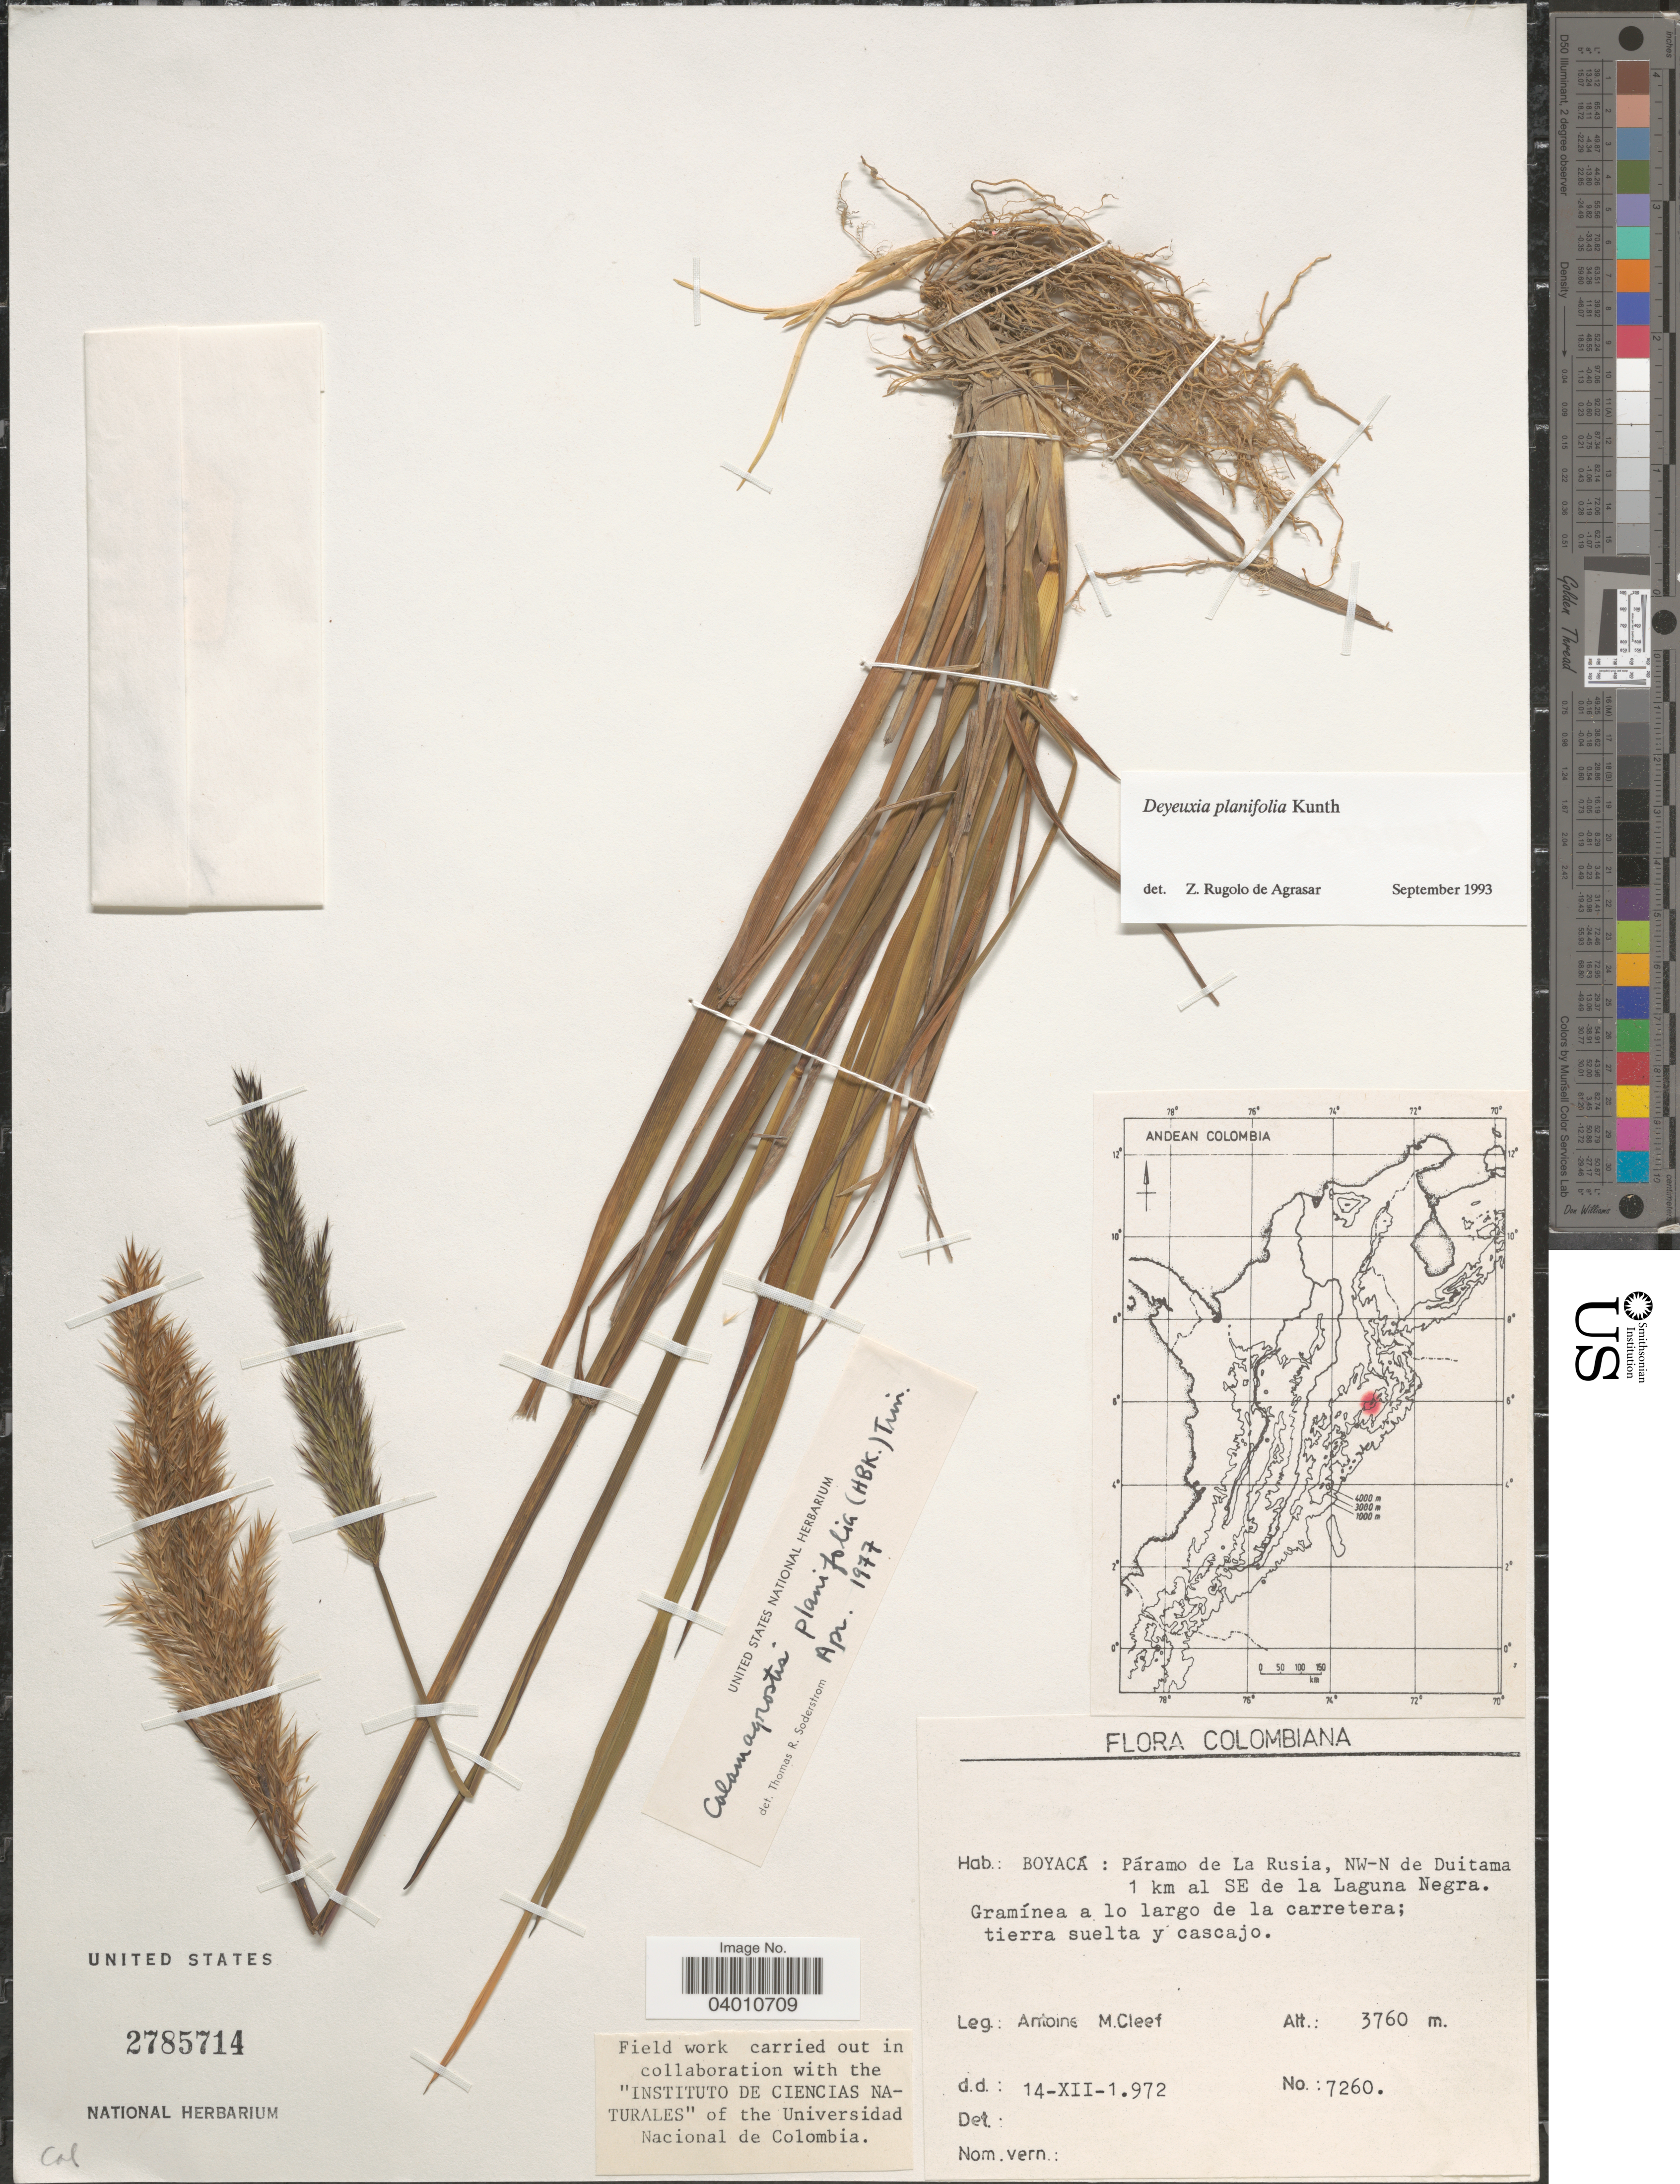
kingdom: Plantae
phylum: Tracheophyta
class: Liliopsida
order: Poales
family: Poaceae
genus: Peyritschia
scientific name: Peyritschia planifolia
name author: (Kunth) P.M. Peterson et al.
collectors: A. M. Cleef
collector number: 7260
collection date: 1972-12-14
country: Colombia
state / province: Boyacá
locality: Páramo de La Rusia, NW-N de Duitama 1 km al SE de Laguna Negra.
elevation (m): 3760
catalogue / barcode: US 2785714